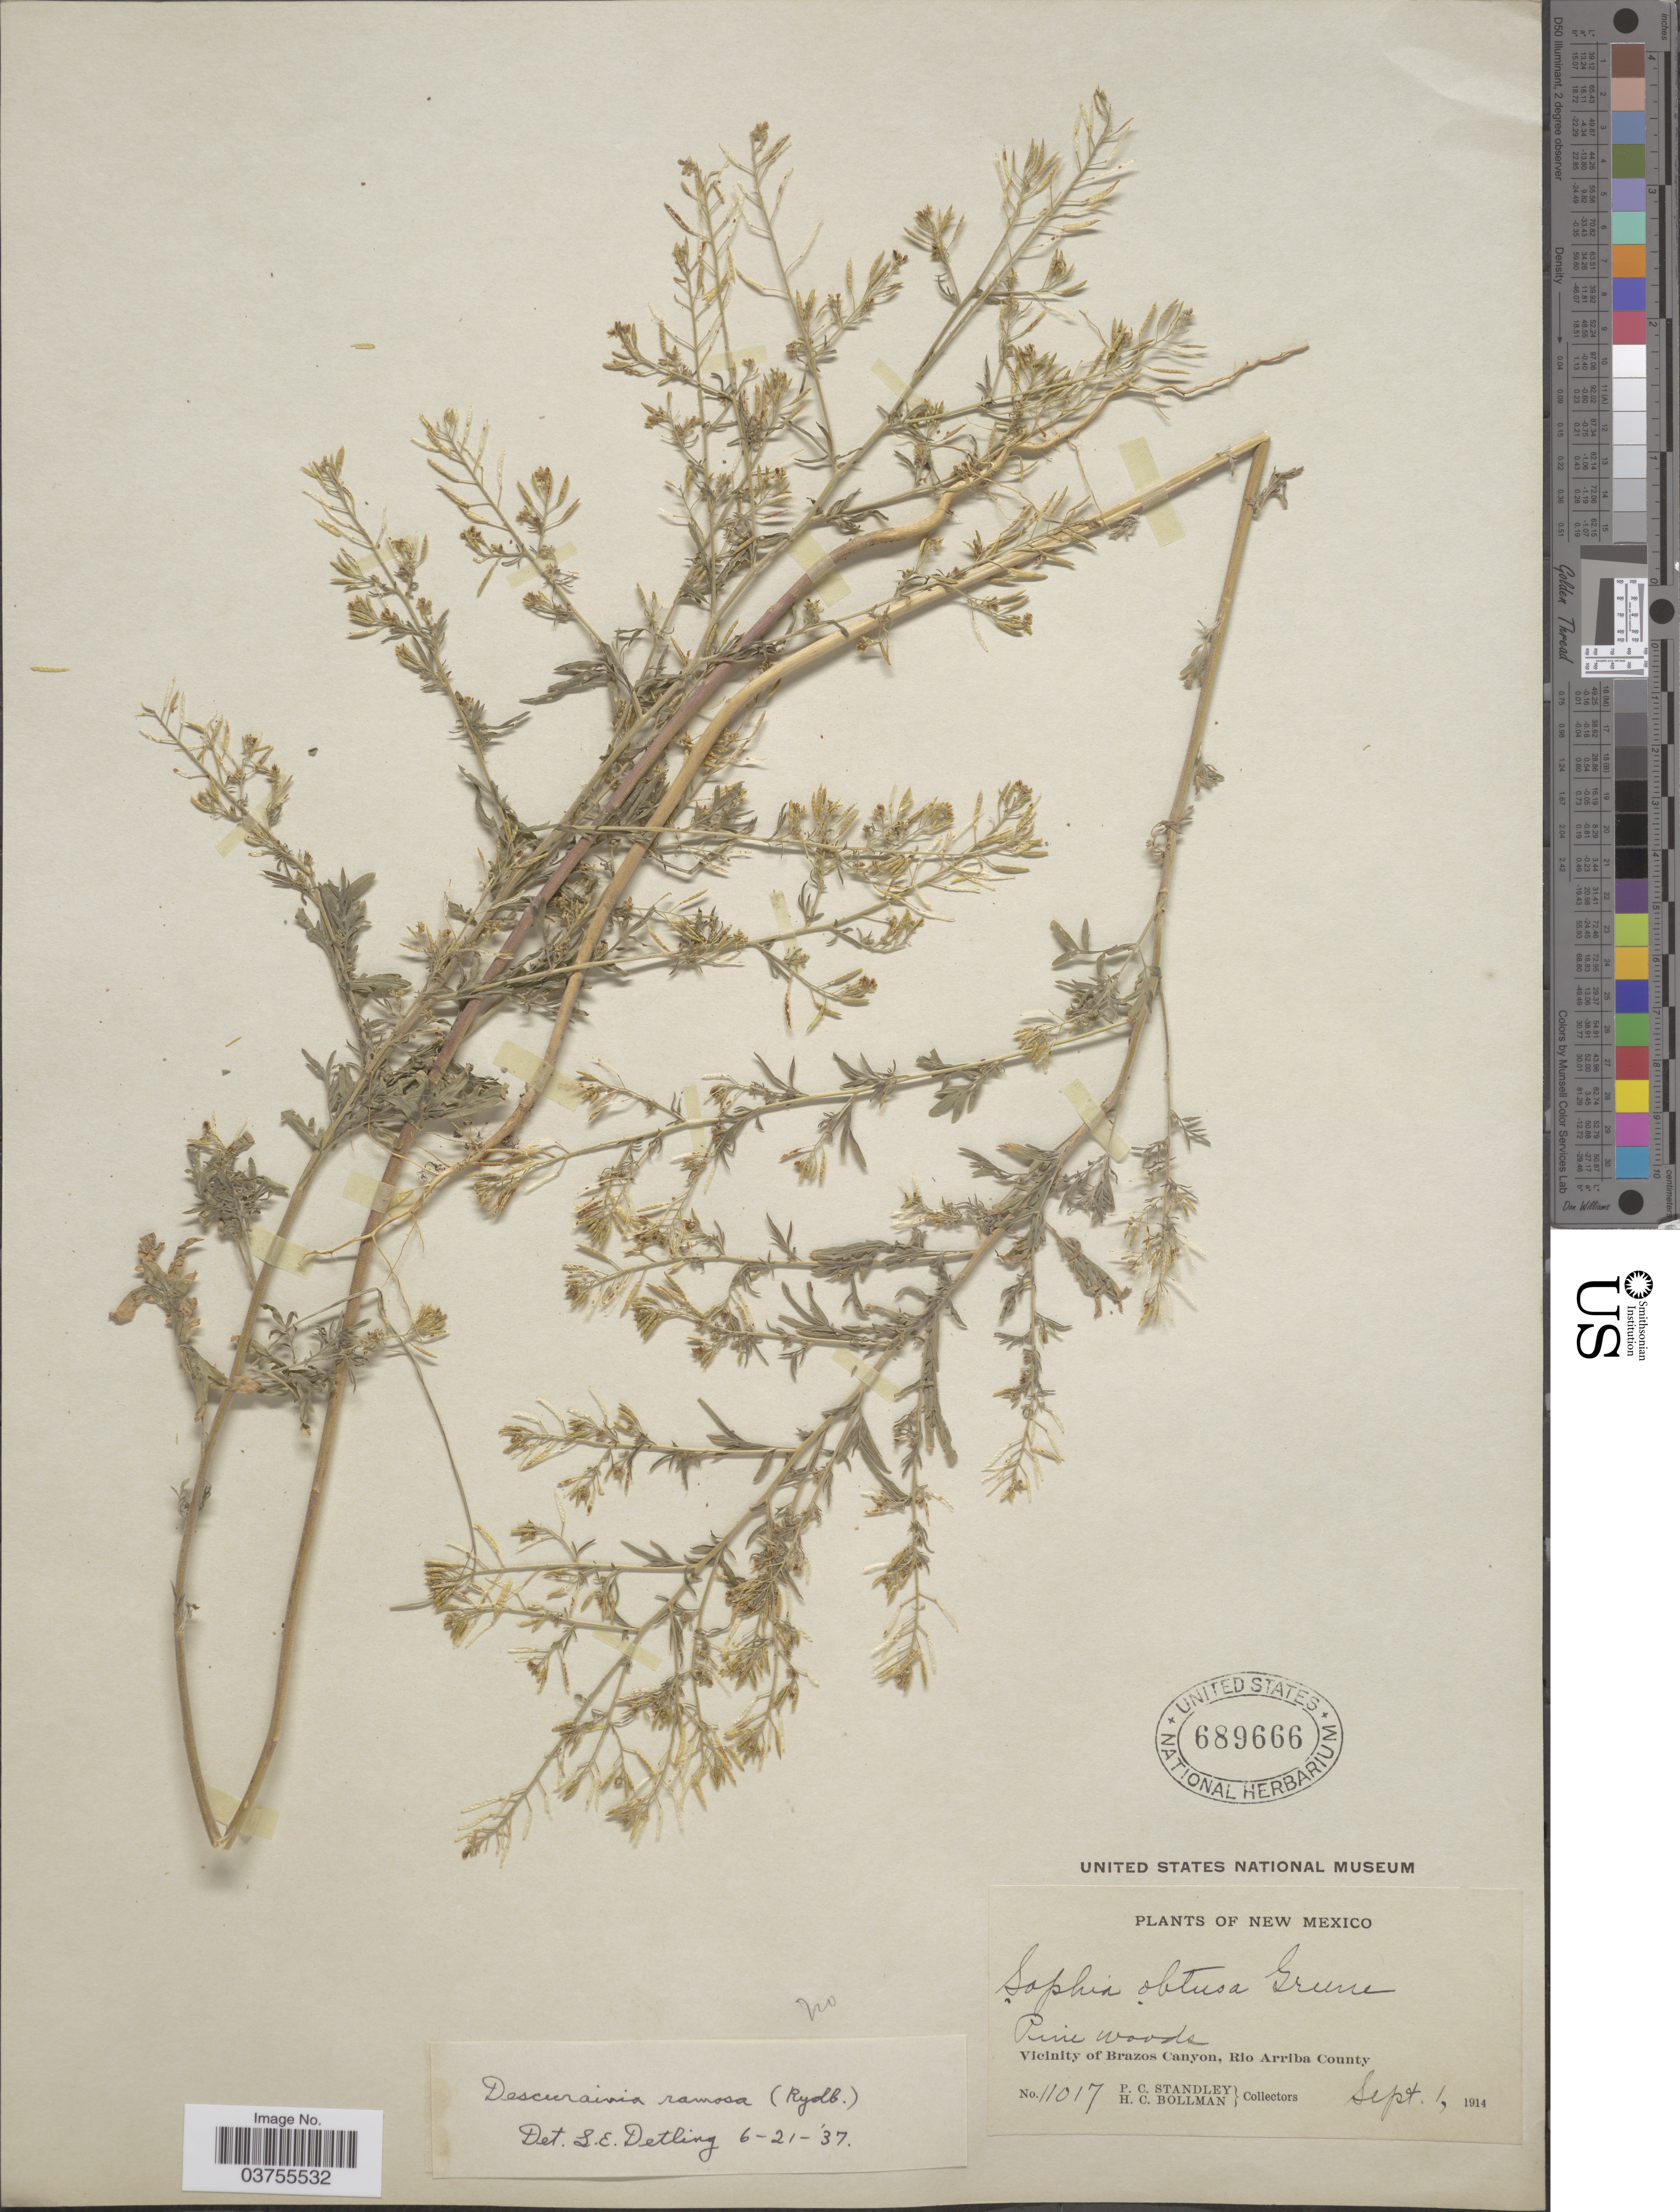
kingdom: Plantae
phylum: Tracheophyta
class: Magnoliopsida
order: Brassicales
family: Brassicaceae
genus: Descurainia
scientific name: Descurainia sp.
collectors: P. C. Standley & H. C. Bollman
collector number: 11017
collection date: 1914-09-01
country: United States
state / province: New Mexico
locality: Pine woods. Vicinity of Brazos Canyon, Rio Arriba County.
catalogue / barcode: US 689666